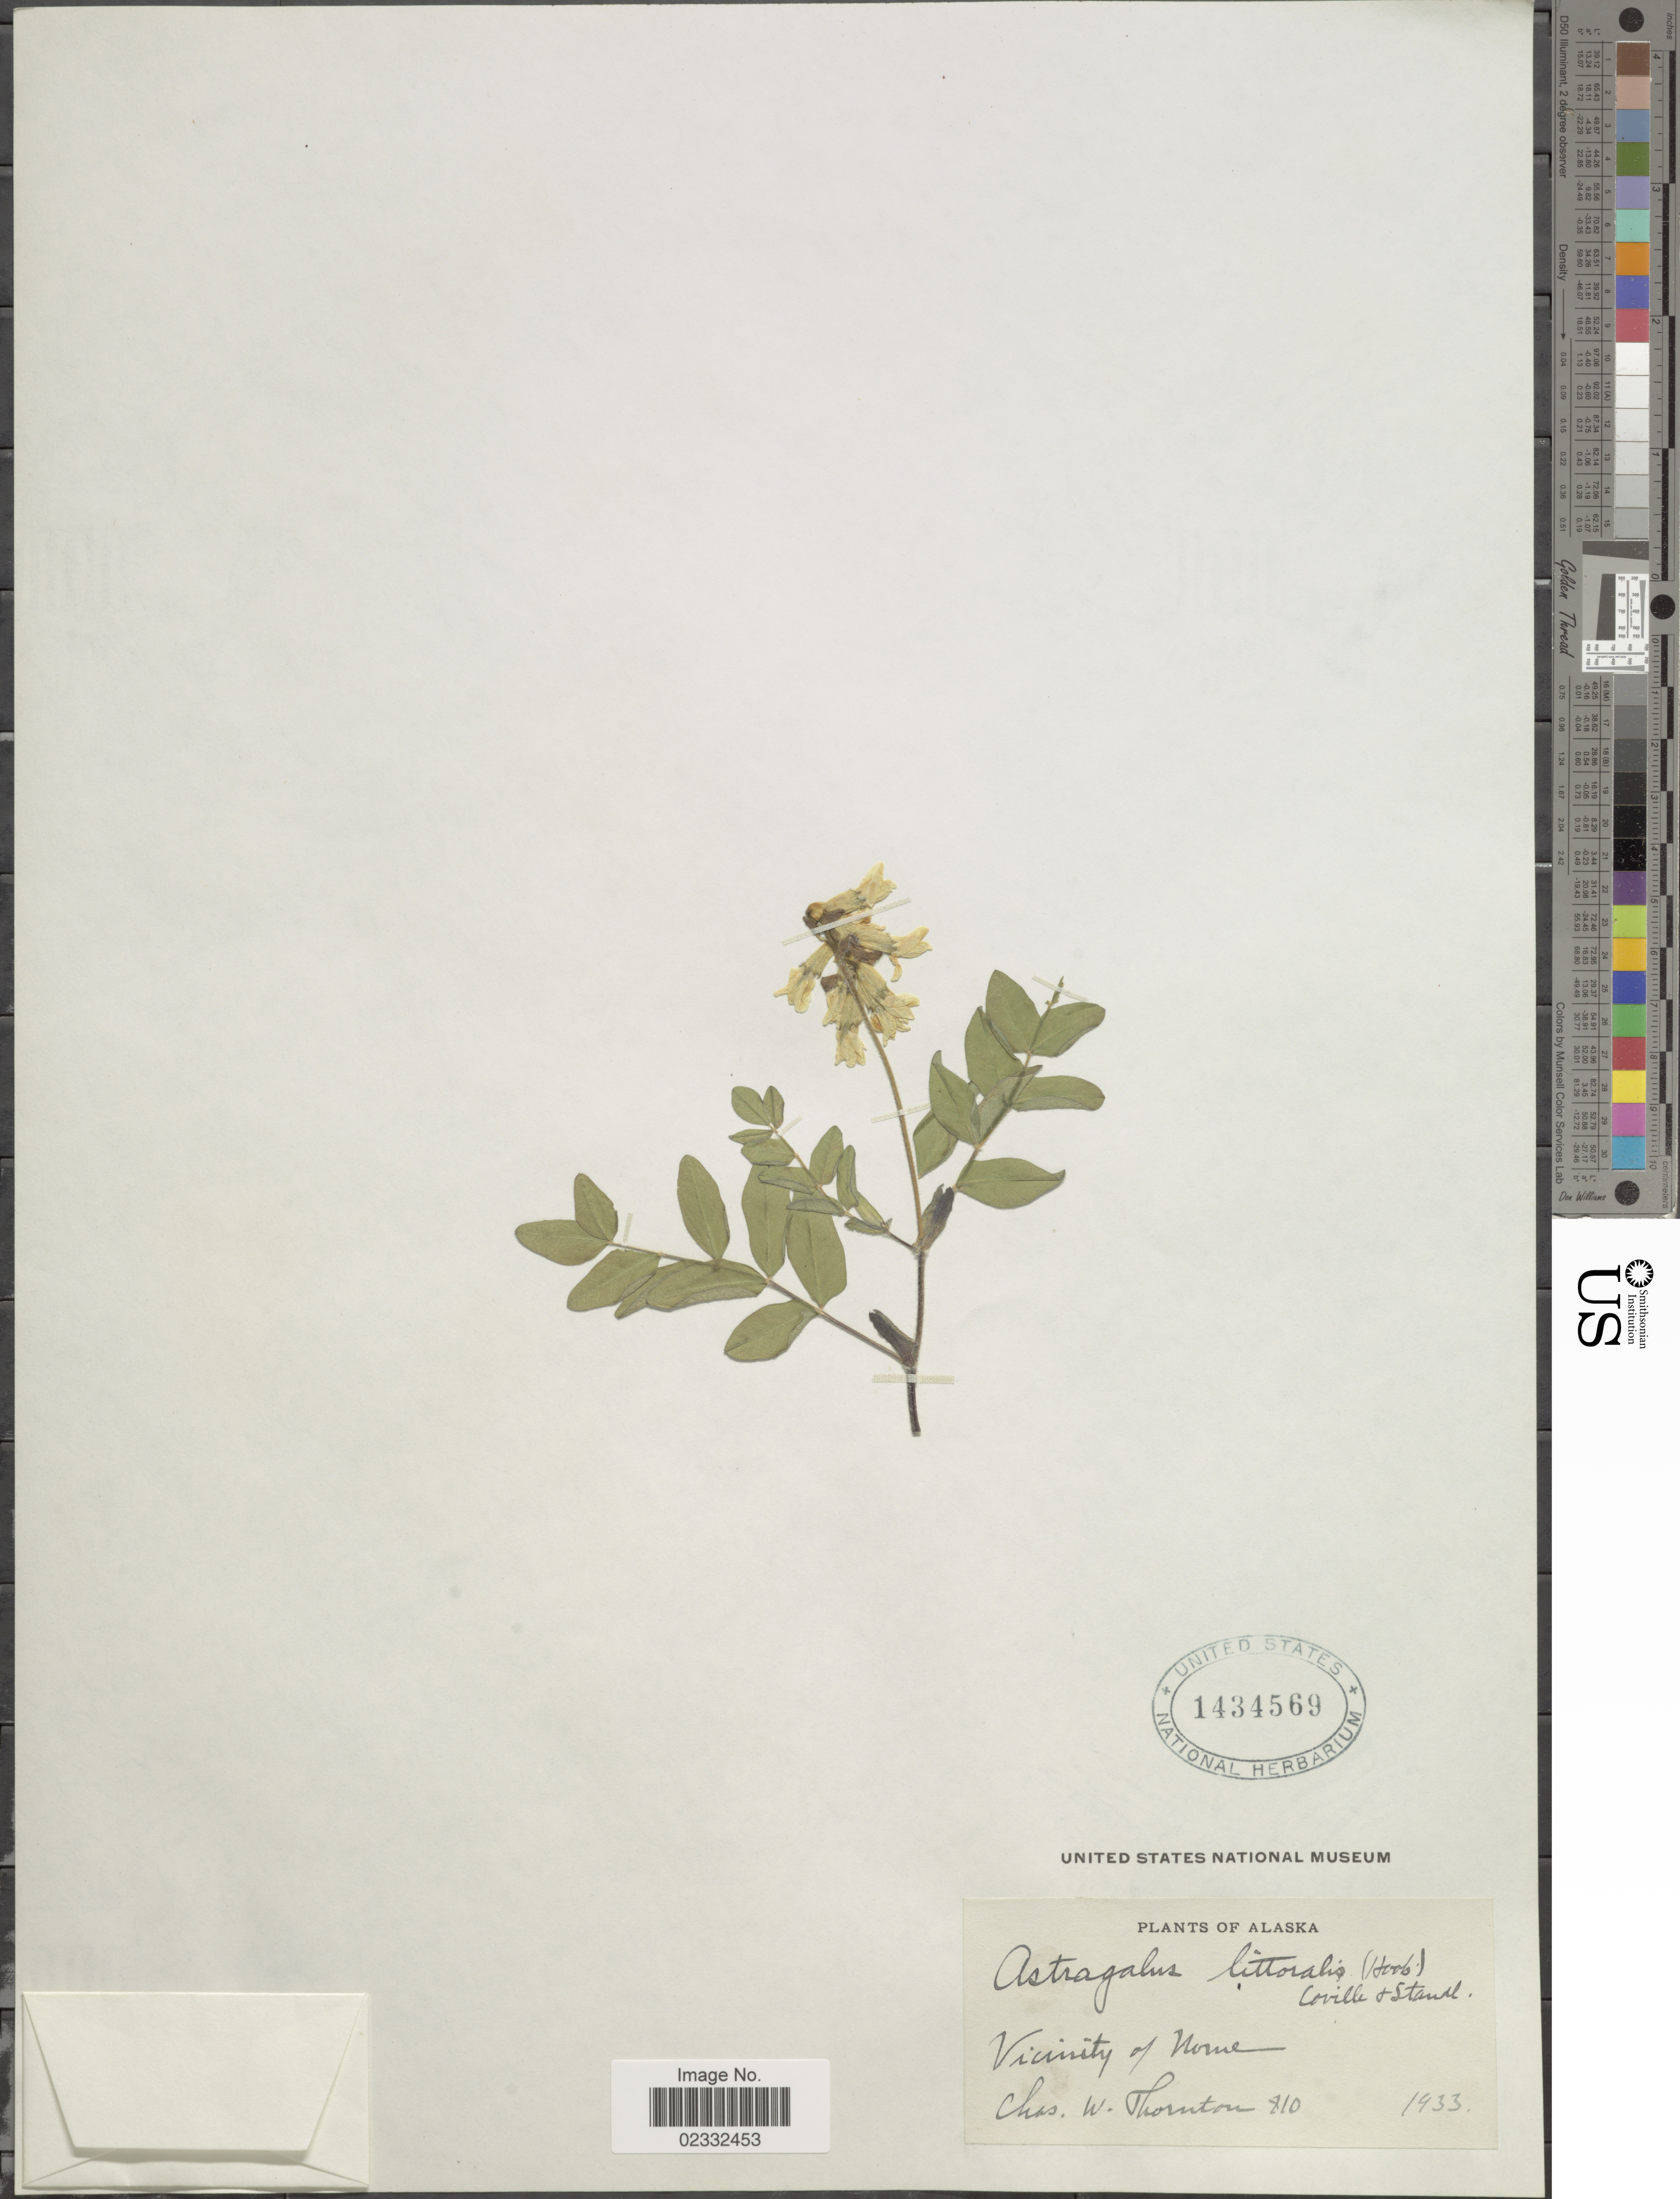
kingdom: Plantae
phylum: Tracheophyta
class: Magnoliopsida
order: Fabales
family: Fabaceae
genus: Astragalus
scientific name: Astragalus littoralis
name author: (Hook.) Coville & Standl. ex Mertie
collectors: C. Thornton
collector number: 810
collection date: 1933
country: United States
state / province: Alaska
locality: Alaska, Vicinity of Nome.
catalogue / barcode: US 1434569